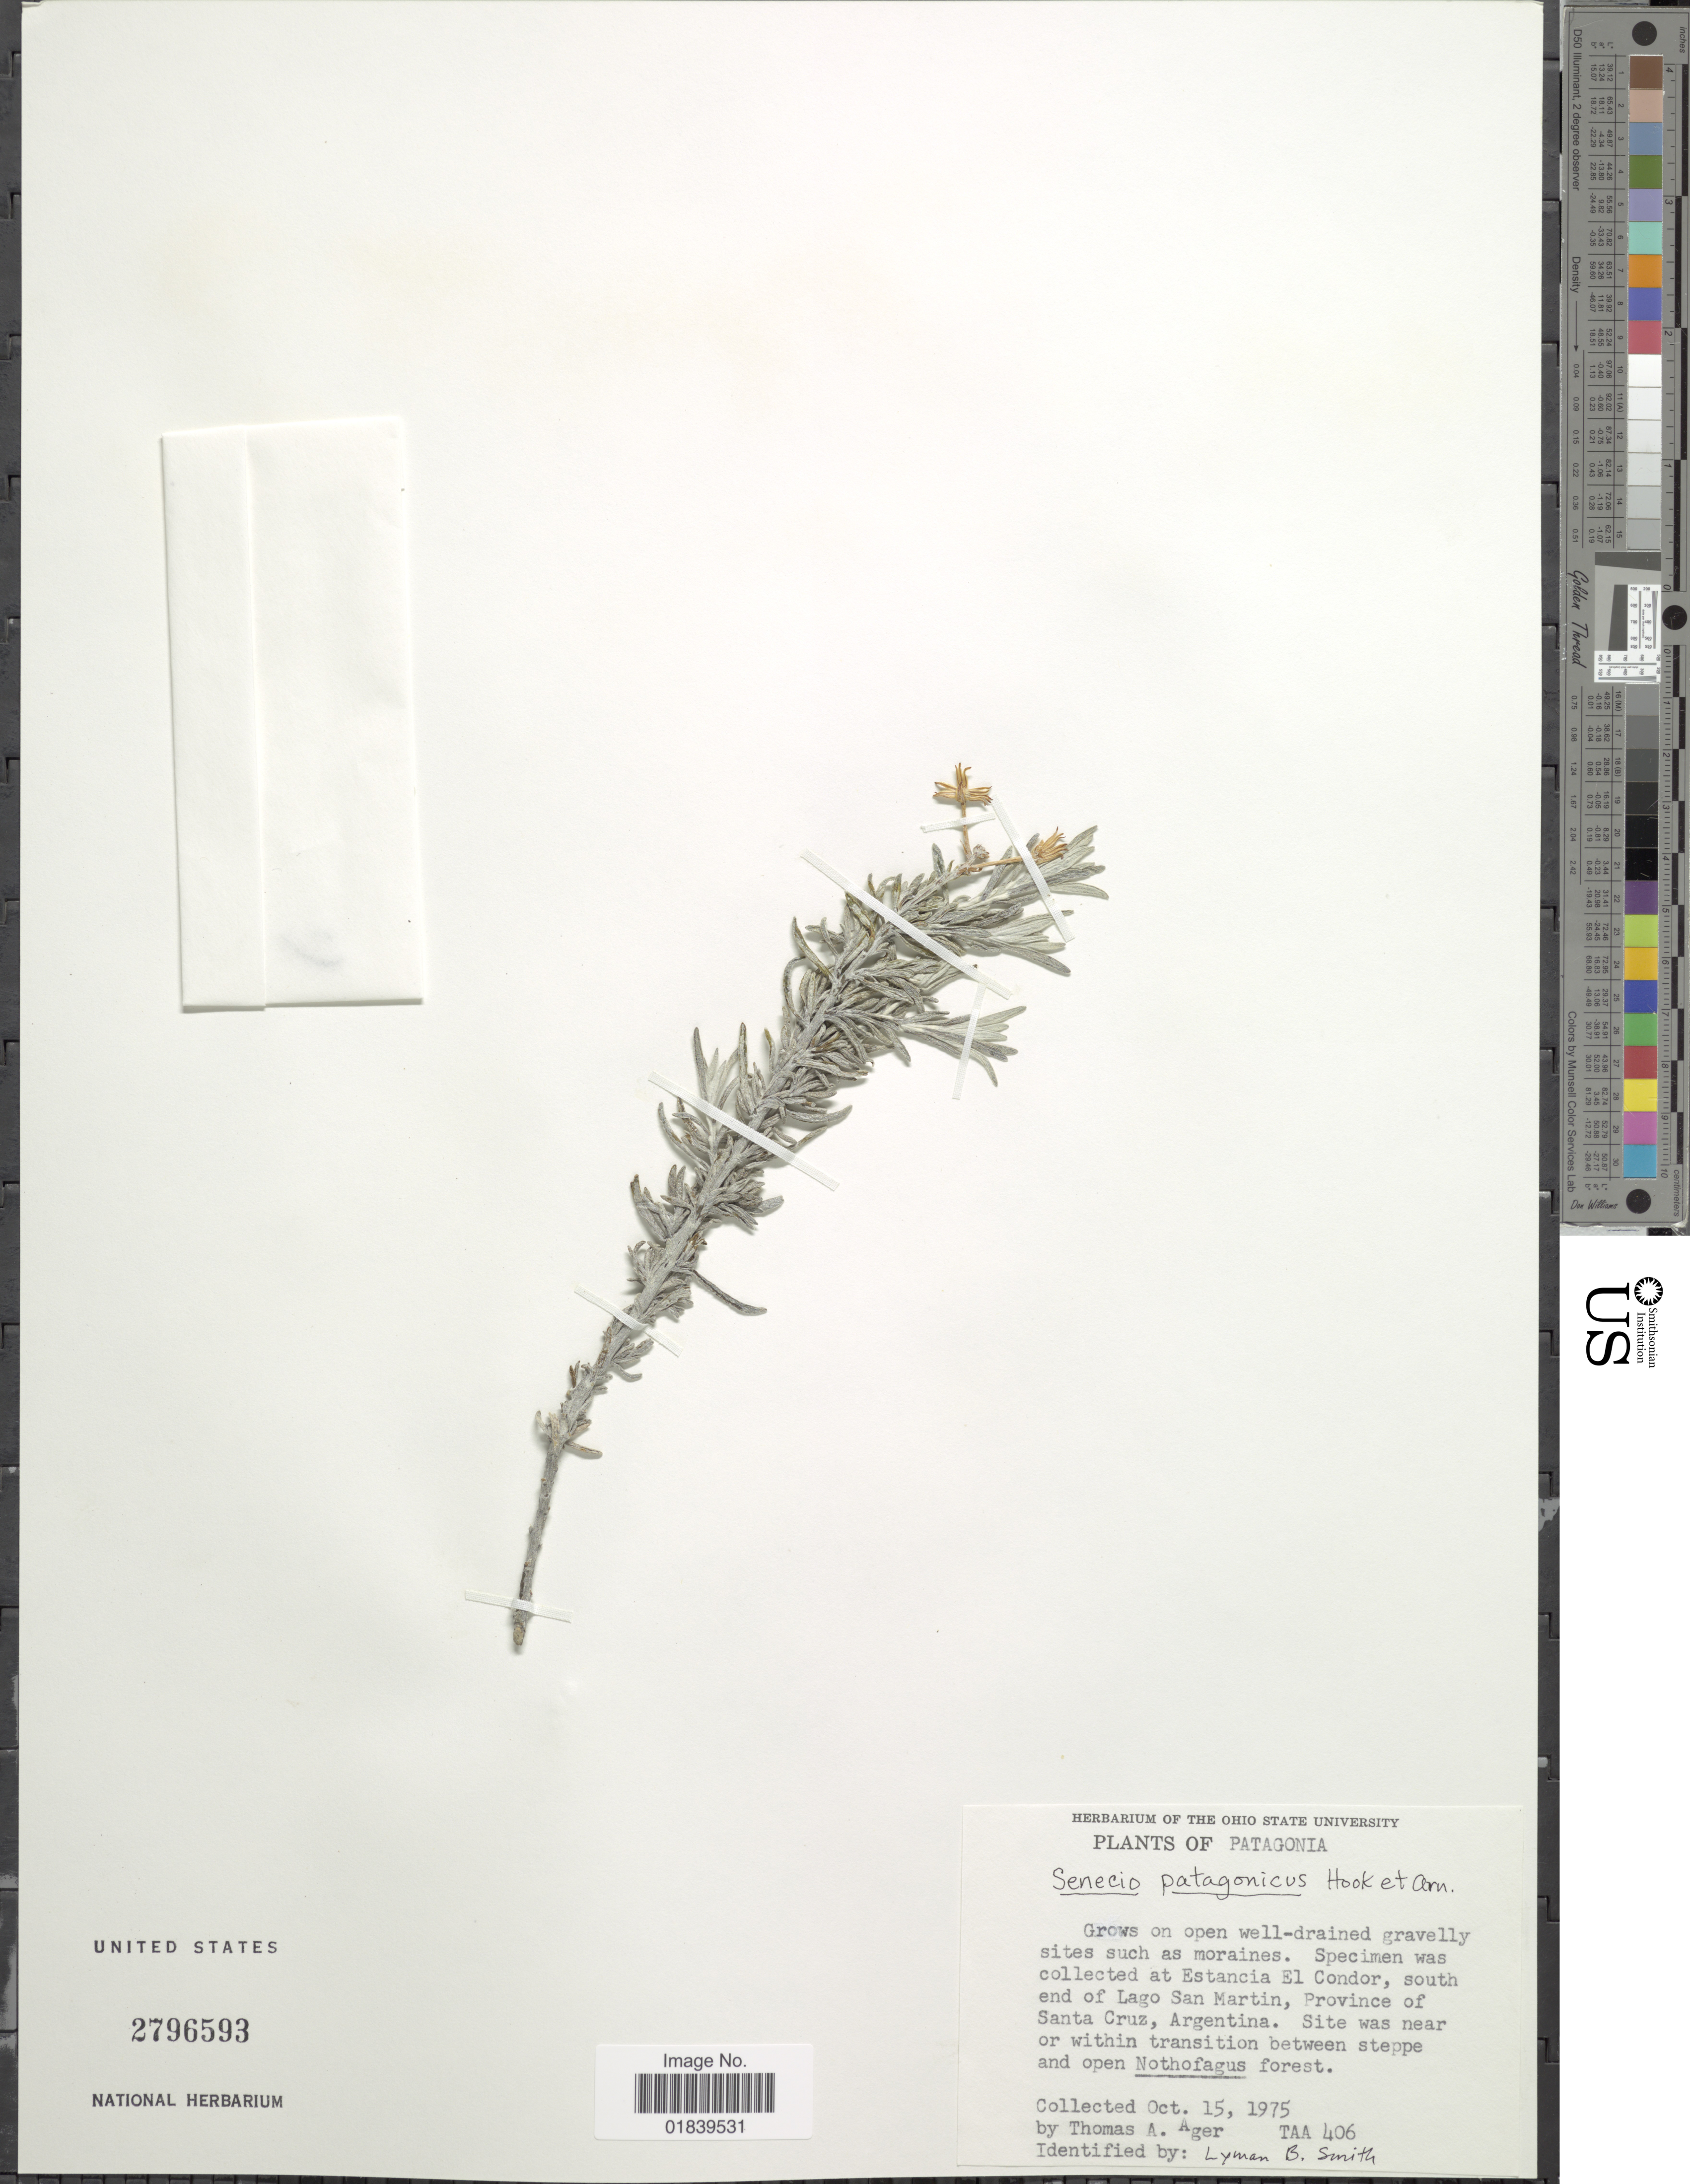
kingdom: Plantae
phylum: Tracheophyta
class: Magnoliopsida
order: Asterales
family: Asteraceae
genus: Senecio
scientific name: Senecio patagonicus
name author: Hook. & Arn.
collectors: T. A. Ager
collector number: TAA406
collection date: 1975-10-15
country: Argentina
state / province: Santa Cruz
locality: Patagonia. Estancia El Condor at south end of Lago San Martin, Province of Santa Cruz, Argentina.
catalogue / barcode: US 2796593